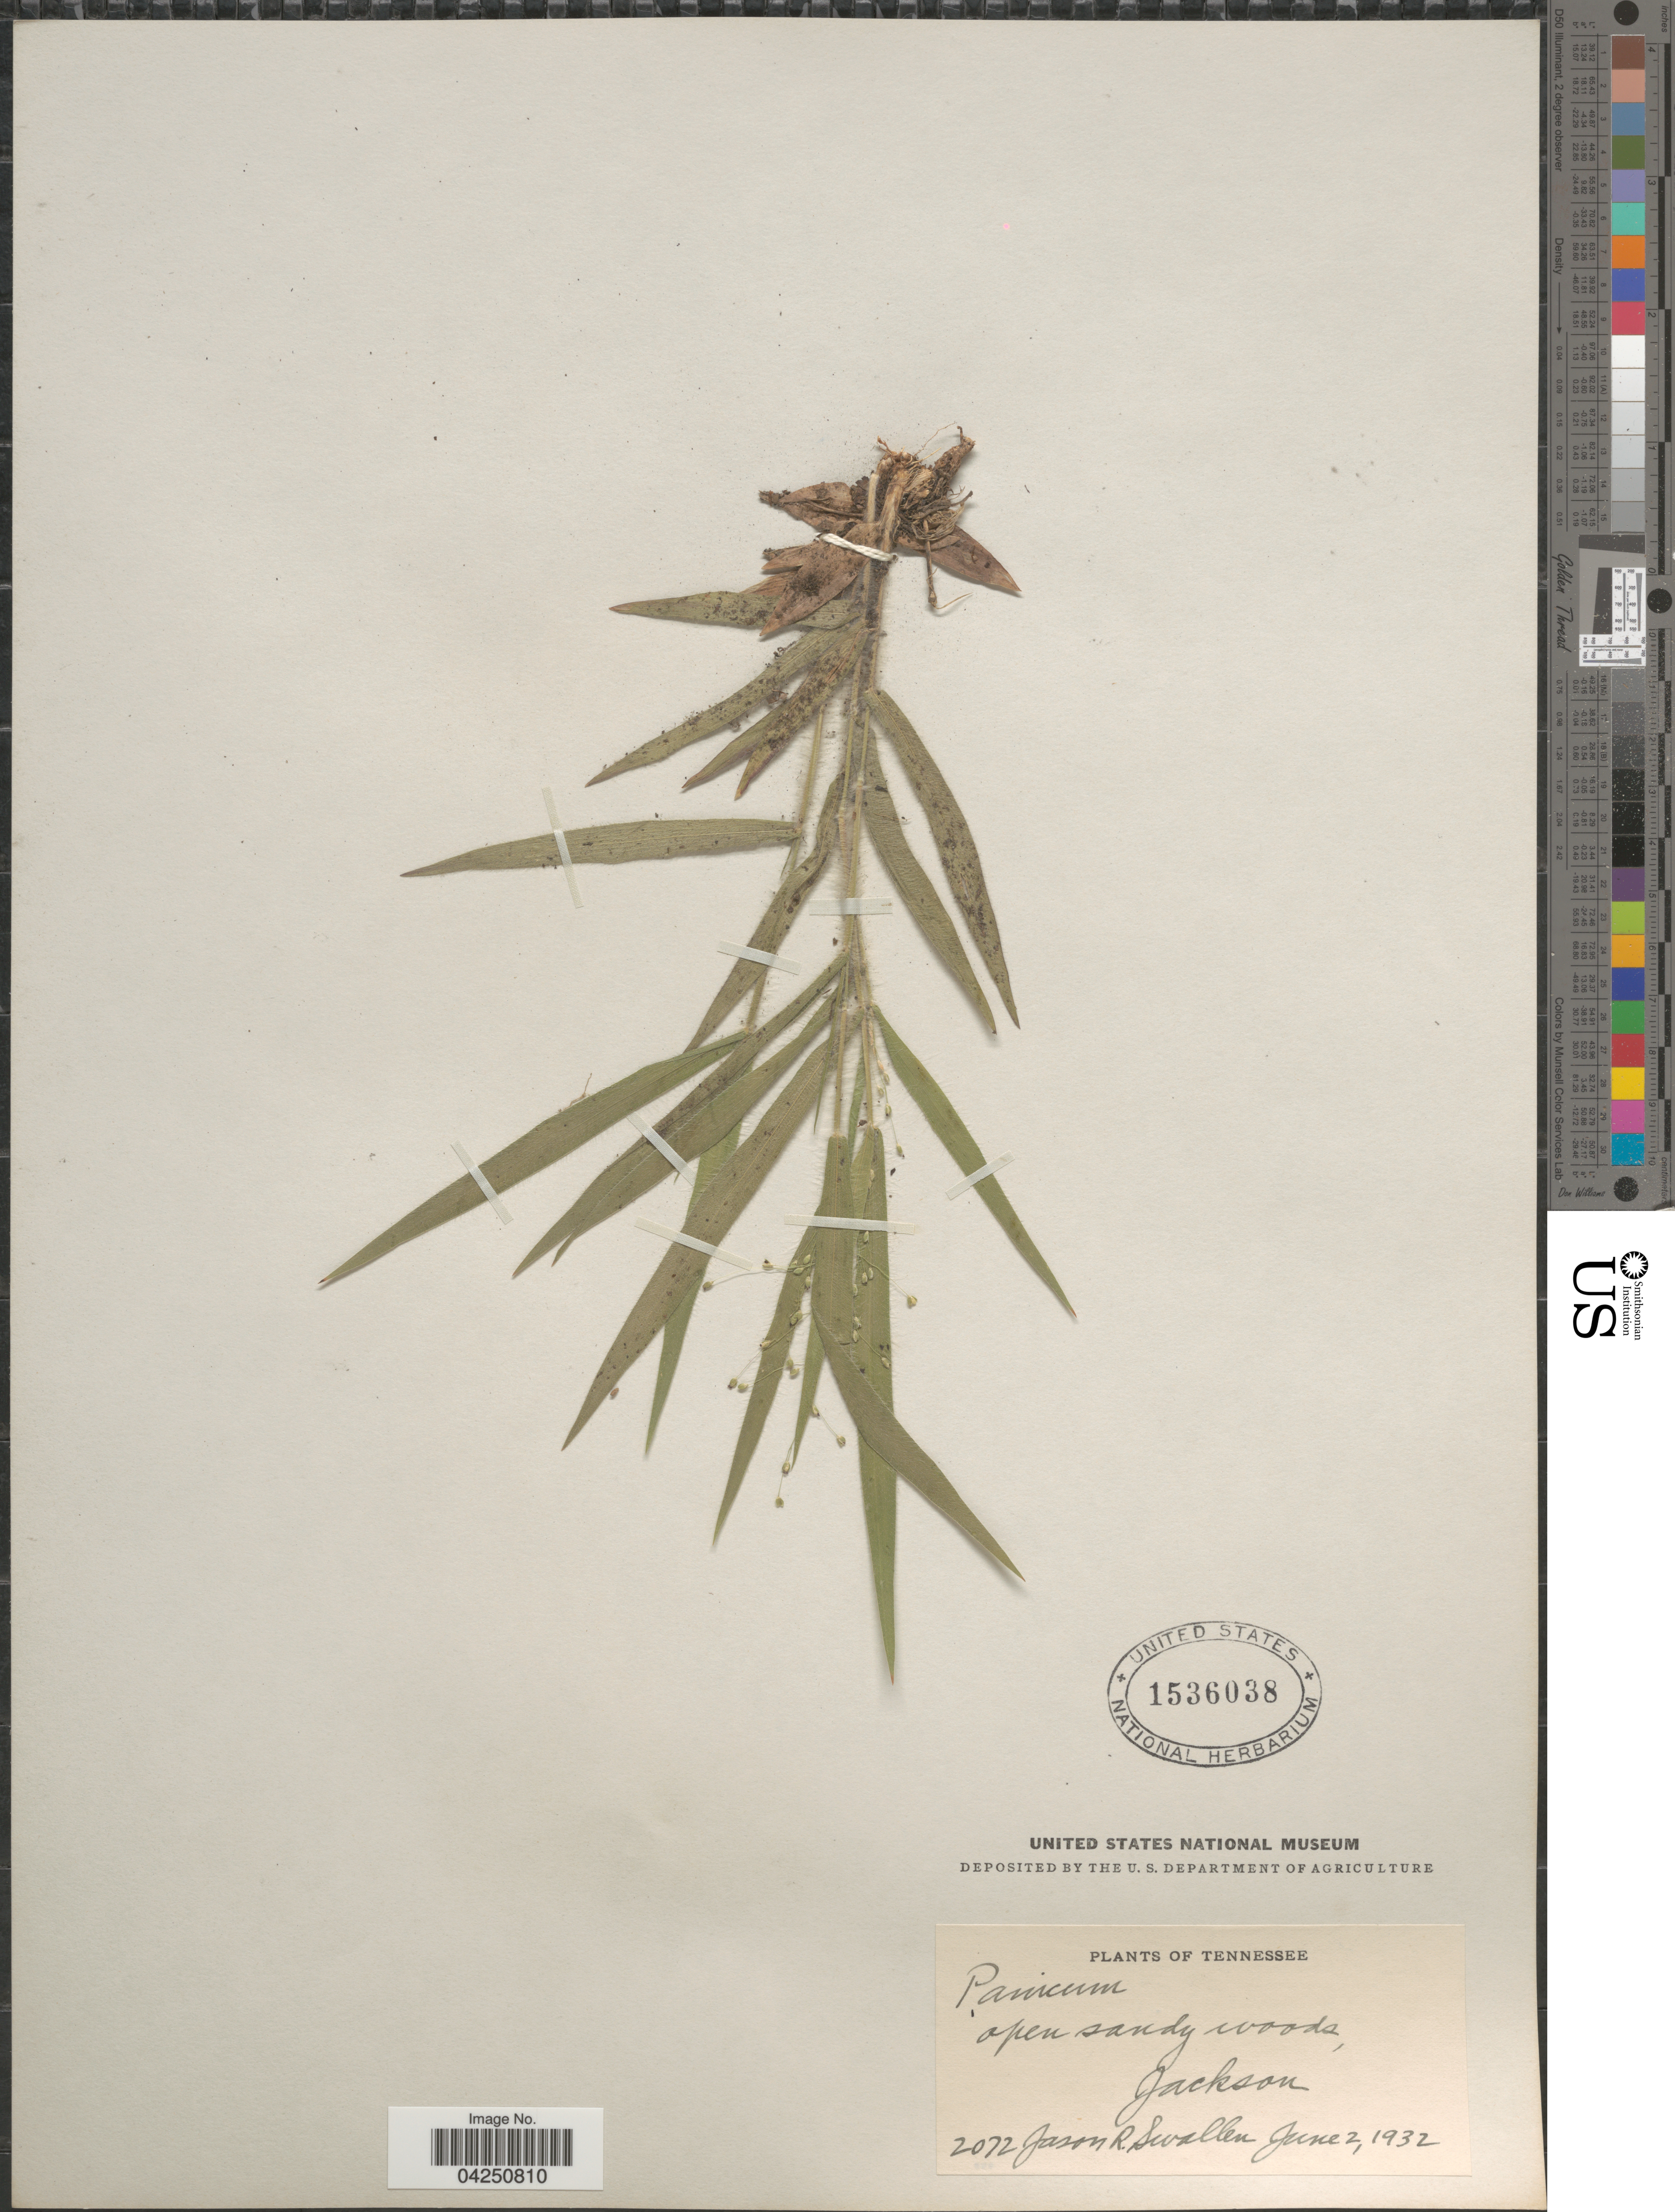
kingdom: Plantae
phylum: Tracheophyta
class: Liliopsida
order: Poales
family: Poaceae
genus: Dichanthelium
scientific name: Dichanthelium acuminatum var. acuminatum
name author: (Sw.) Gould & C.A. Clark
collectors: J. R. Swallen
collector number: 2072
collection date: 1932-06-02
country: United States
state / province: Tennessee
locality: Open sandy woods, Jackson.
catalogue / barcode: US 1536038